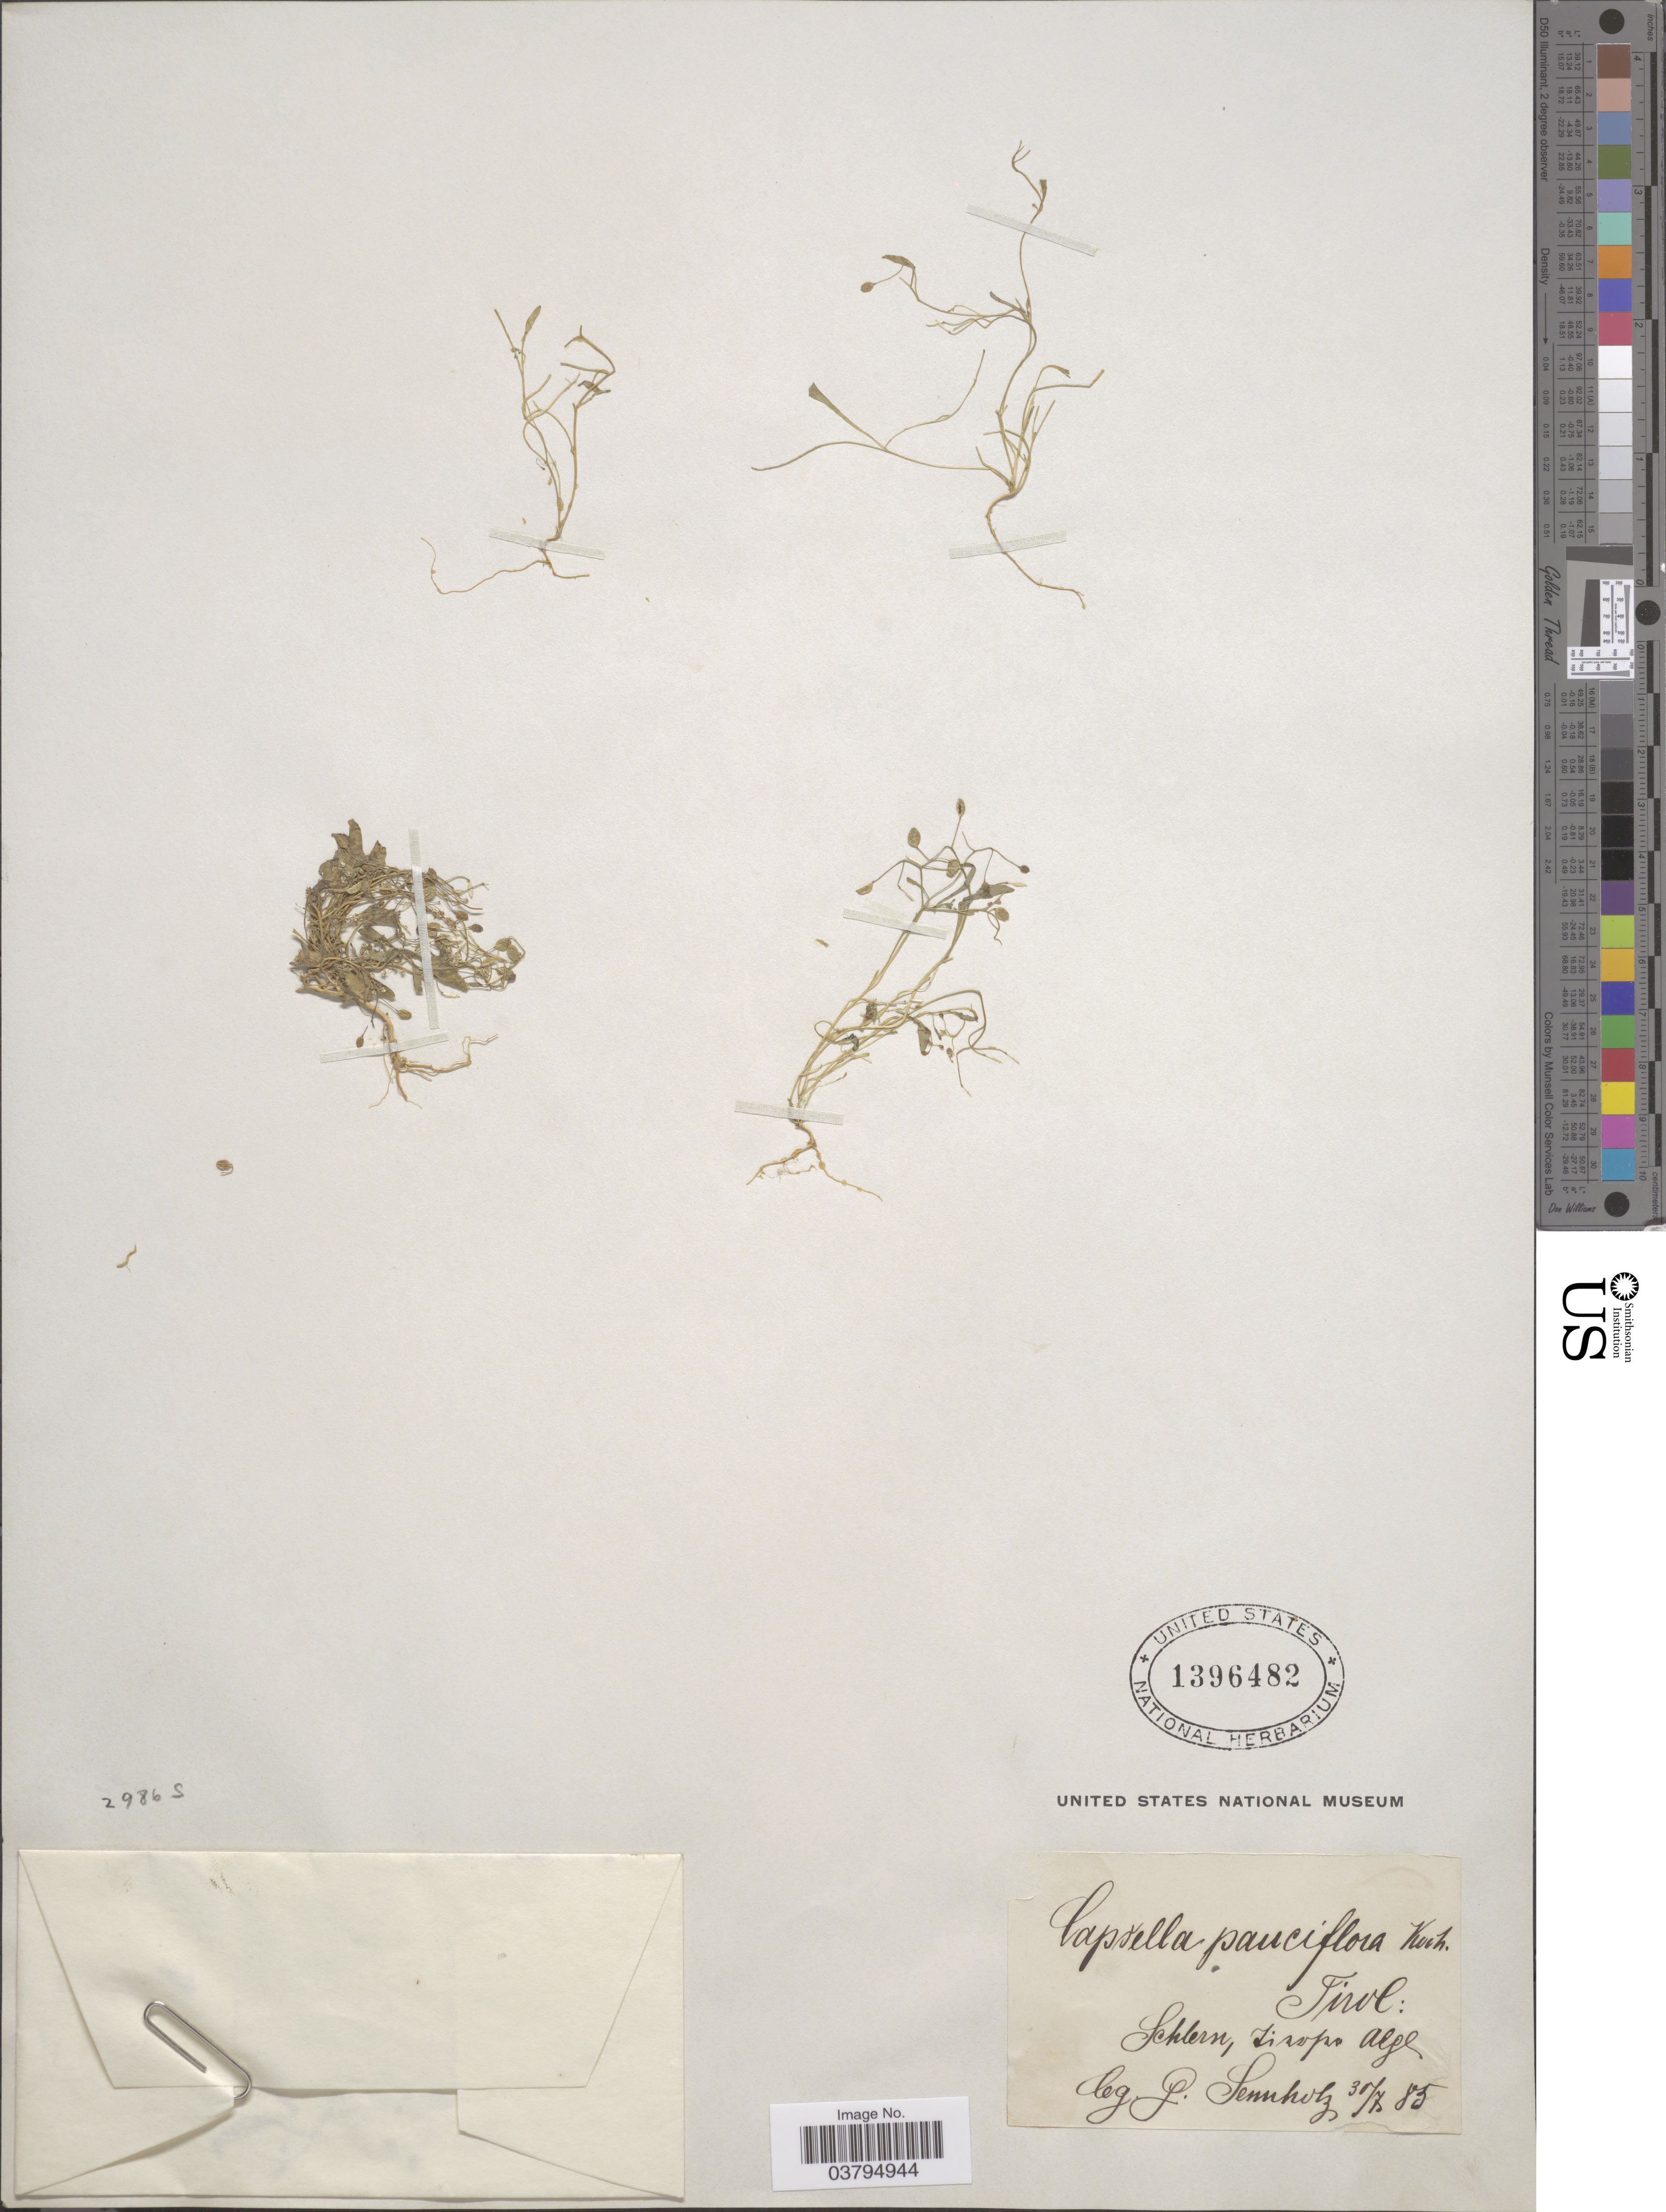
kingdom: Plantae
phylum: Tracheophyta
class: Magnoliopsida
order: Brassicales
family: Brassicaceae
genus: Capsella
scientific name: Capsella pauciflora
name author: W.D.J. Koch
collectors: G. Sennholz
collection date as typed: Transcribed d/m/y: 30/7/85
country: Italy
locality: Tirol: Schlern, Tiropa [interpreted] Alpe.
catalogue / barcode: US 1396482